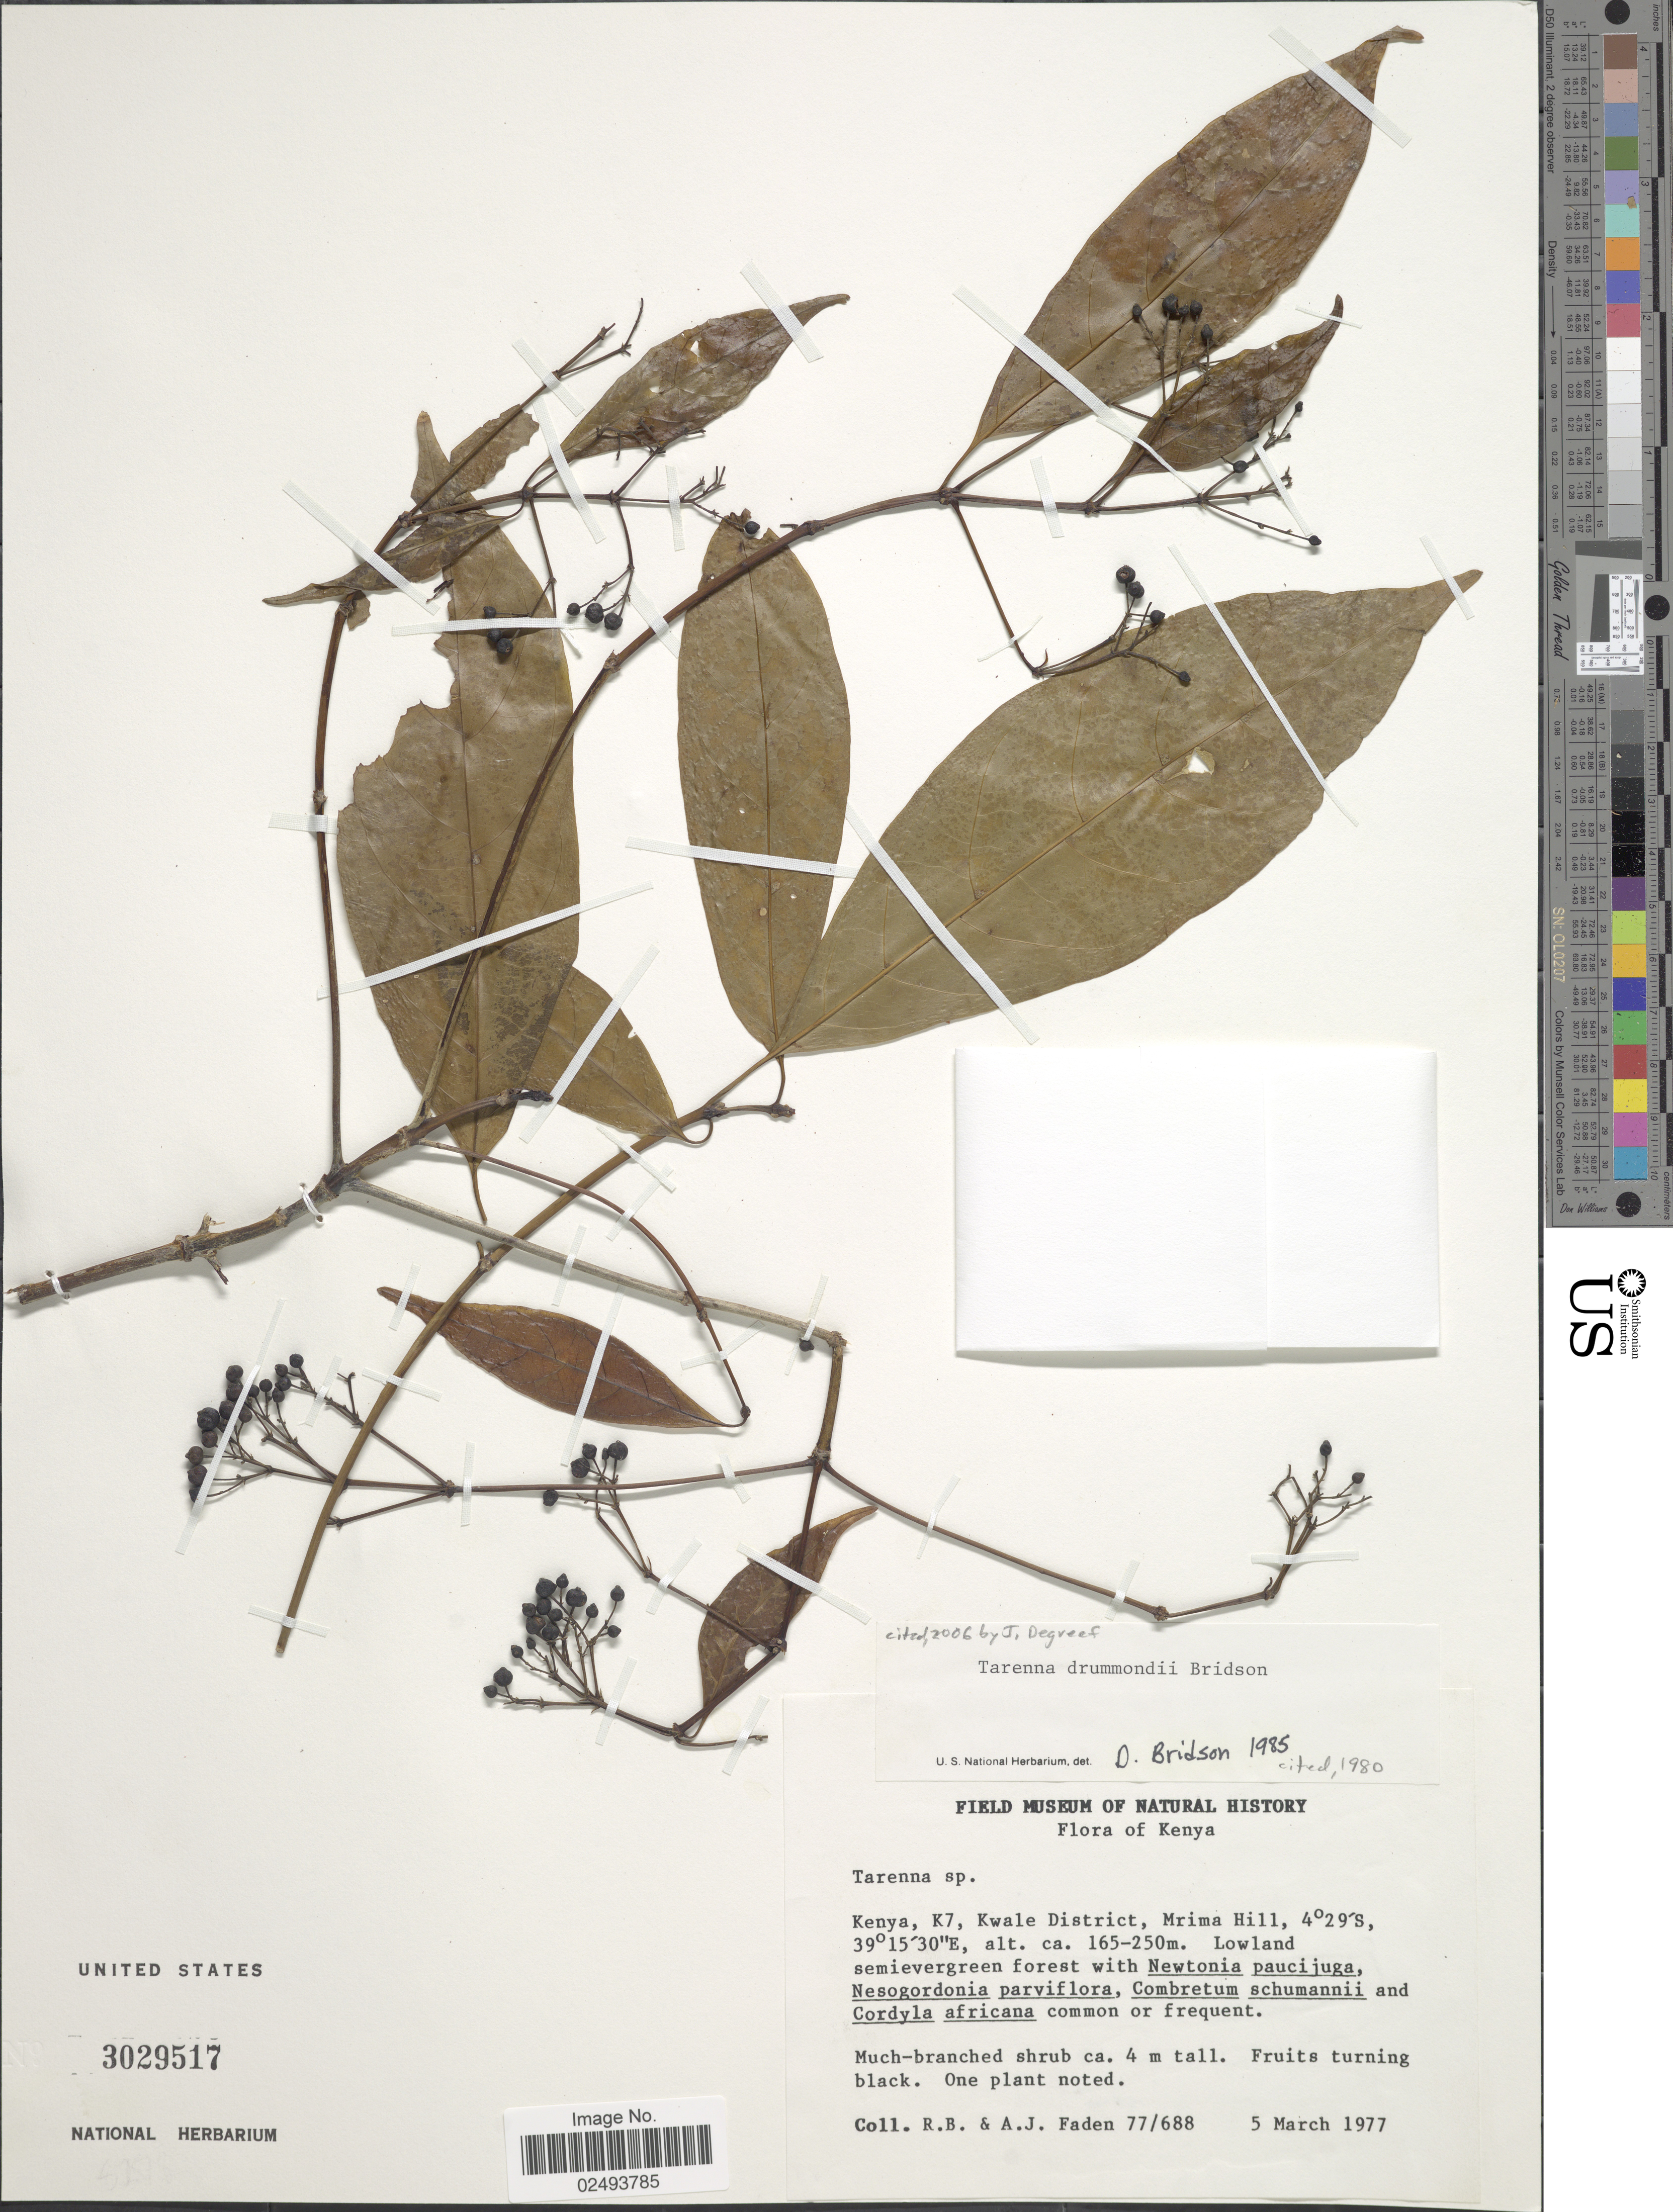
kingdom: Plantae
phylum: Tracheophyta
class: Magnoliopsida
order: Gentianales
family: Rubiaceae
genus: Tarenna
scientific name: Tarenna drummondii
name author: Bridson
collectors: R. B. Faden & A. J. Faden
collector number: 77/688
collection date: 1977-03-05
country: Kenya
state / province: Kwale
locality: Kenya, K7. Kwale District. Mrima Hill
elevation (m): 165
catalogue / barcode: US 3029517